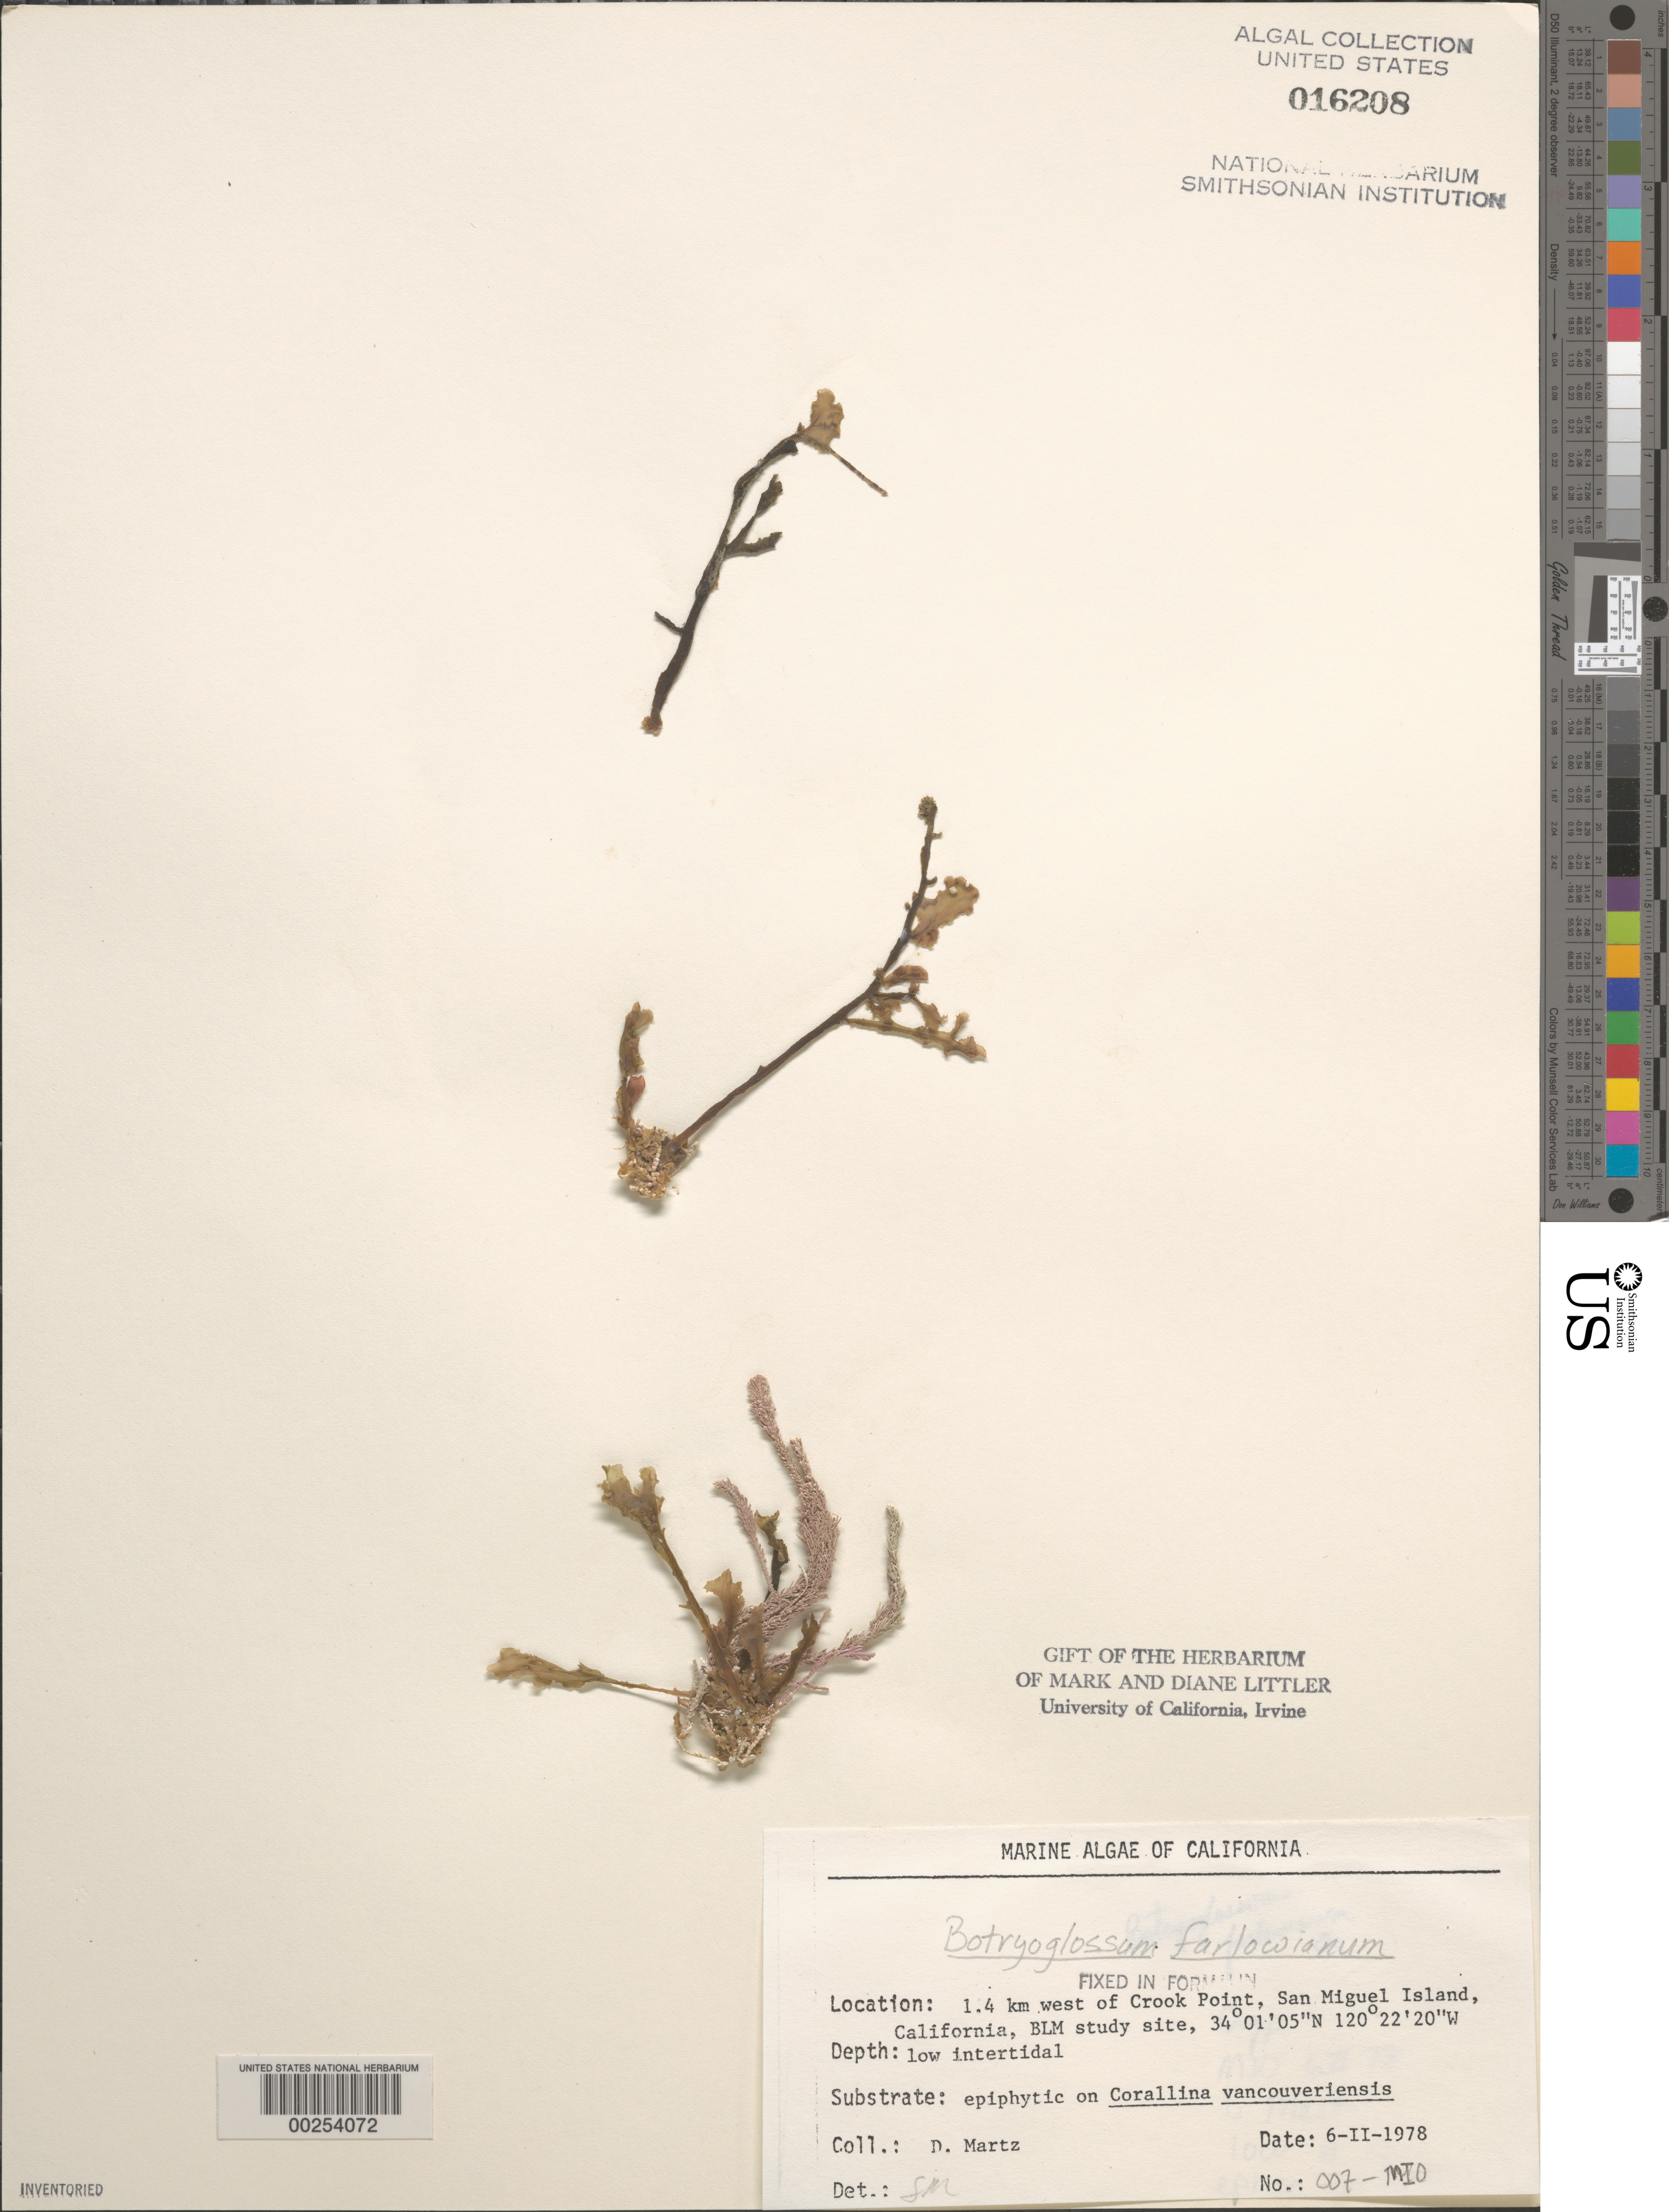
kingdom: Plantae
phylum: Rhodophyta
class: Florideophyceae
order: Ceramiales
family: Delesseriaceae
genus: Botryoglossum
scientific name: Botryoglossum farlowianum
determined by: Murray, S. N.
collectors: D. Martz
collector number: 007-mio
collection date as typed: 06 Feb 1978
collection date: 1978-02-06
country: United States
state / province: California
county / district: Santa Barbara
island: San Miguel Island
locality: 1.4 km north of Crook Point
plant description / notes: BLM-SOCALBIGHT Rocky Intertidal Survey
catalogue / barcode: US 16208